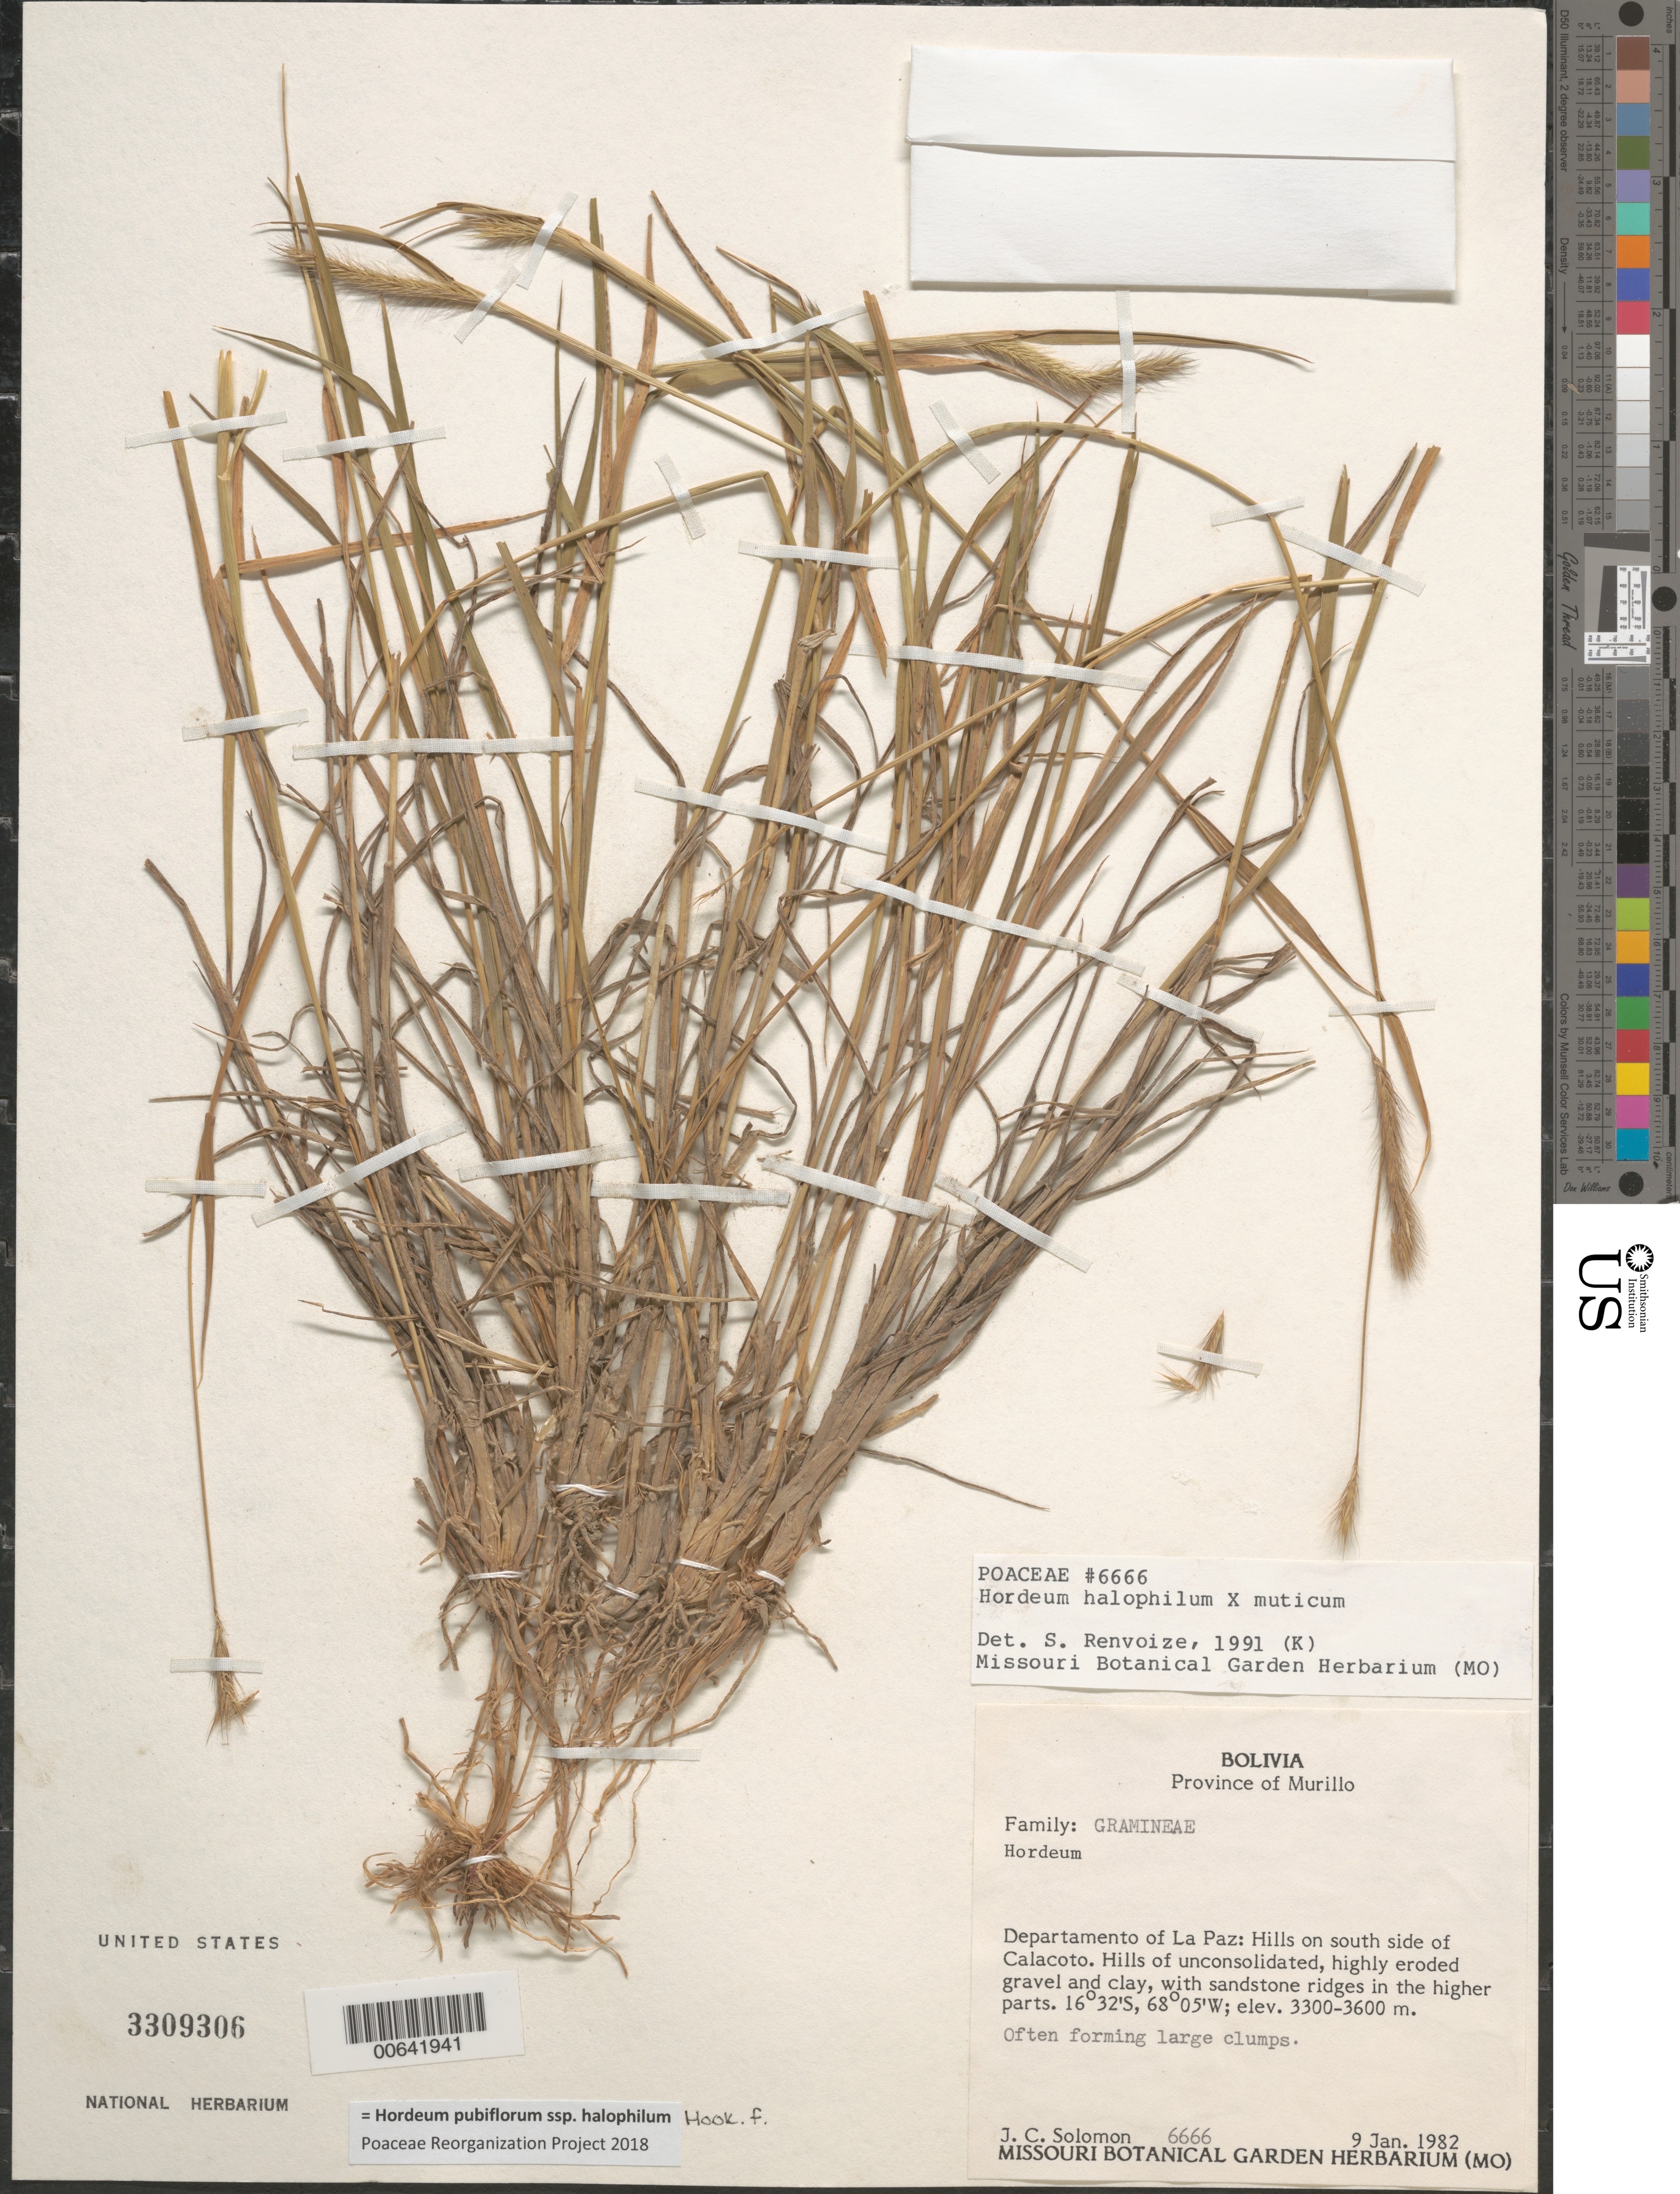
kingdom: Plantae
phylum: Tracheophyta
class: Liliopsida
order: Poales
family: Poaceae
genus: Hordeum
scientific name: Hordeum pubiflorum subsp. halophilum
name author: Hook. f.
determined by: Poaceae Reorganization Project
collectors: J. C. Solomon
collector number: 6666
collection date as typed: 09 Jan 1982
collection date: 1982-01-09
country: Bolivia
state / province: La Paz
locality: Colinas al S de Calacoto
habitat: Colinas erocionadas.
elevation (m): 3300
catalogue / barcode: US 3309306